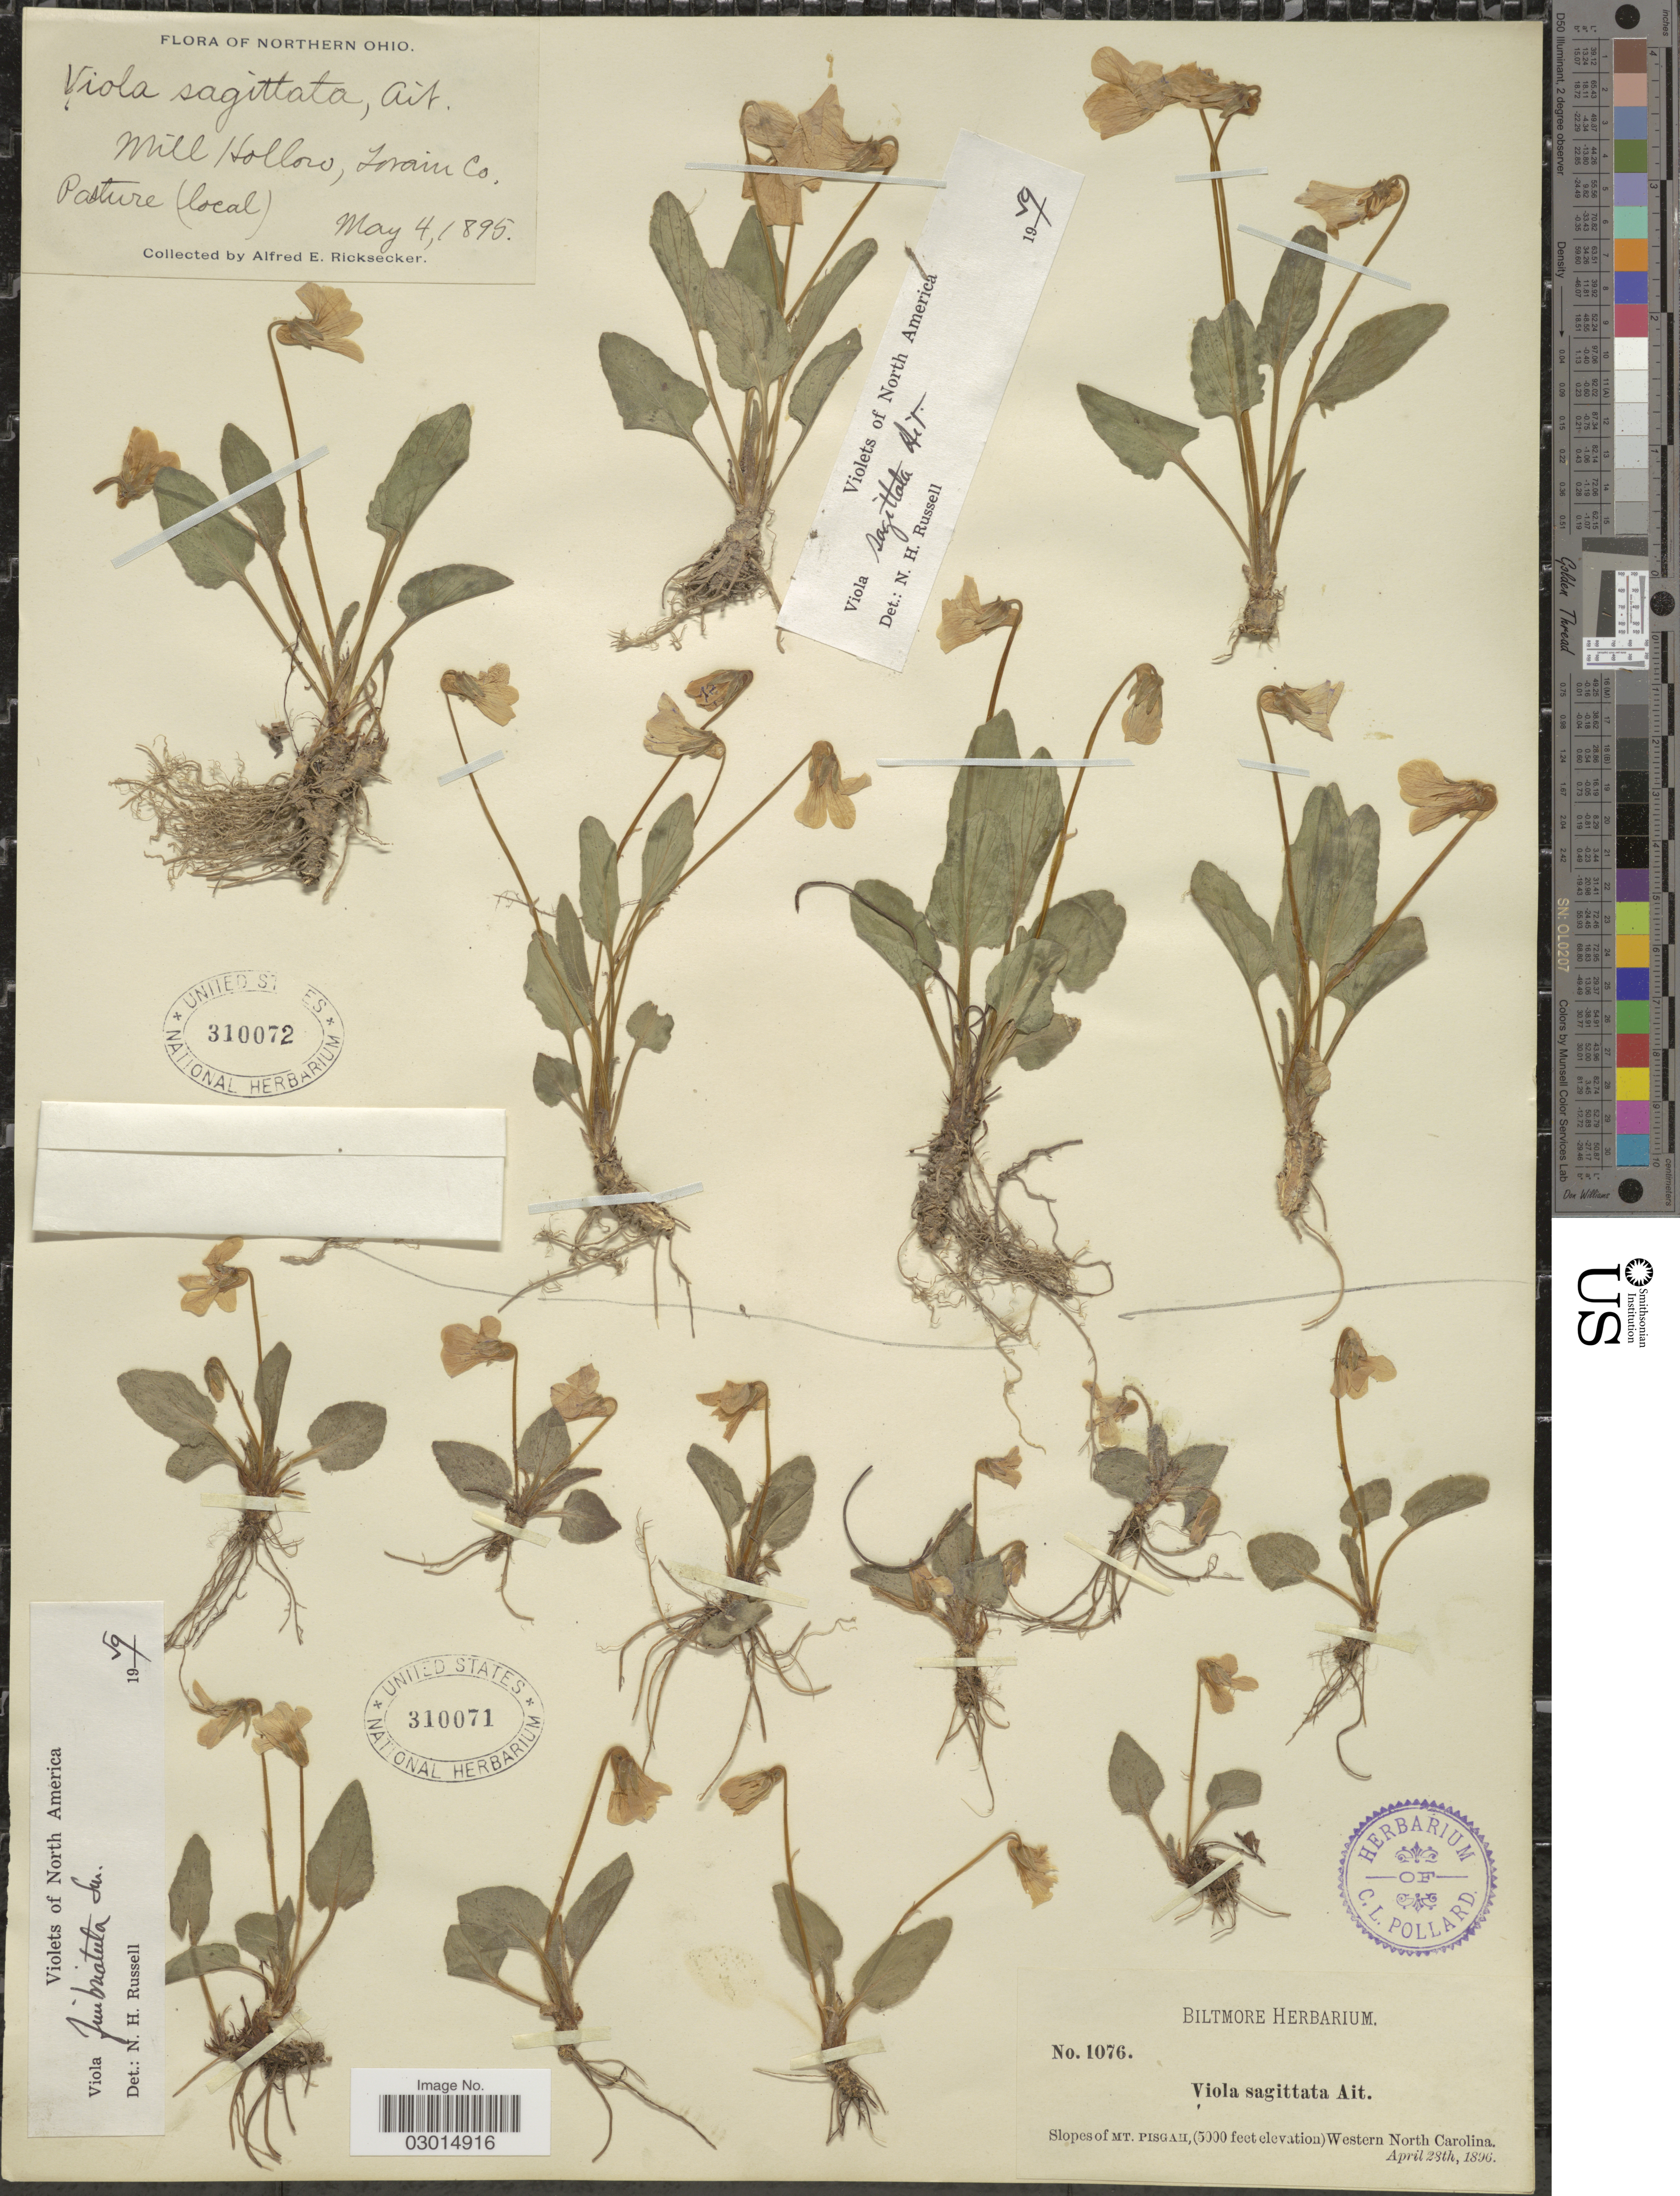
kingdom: Plantae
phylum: Tracheophyta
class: Magnoliopsida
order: Malpighiales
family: Violaceae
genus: Viola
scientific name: Viola fimbriatula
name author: Small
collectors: A. E. Ricksecker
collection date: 1895-05-04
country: United States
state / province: Ohio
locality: Mill Hollow, Lorain Co.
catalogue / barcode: US 310072-2